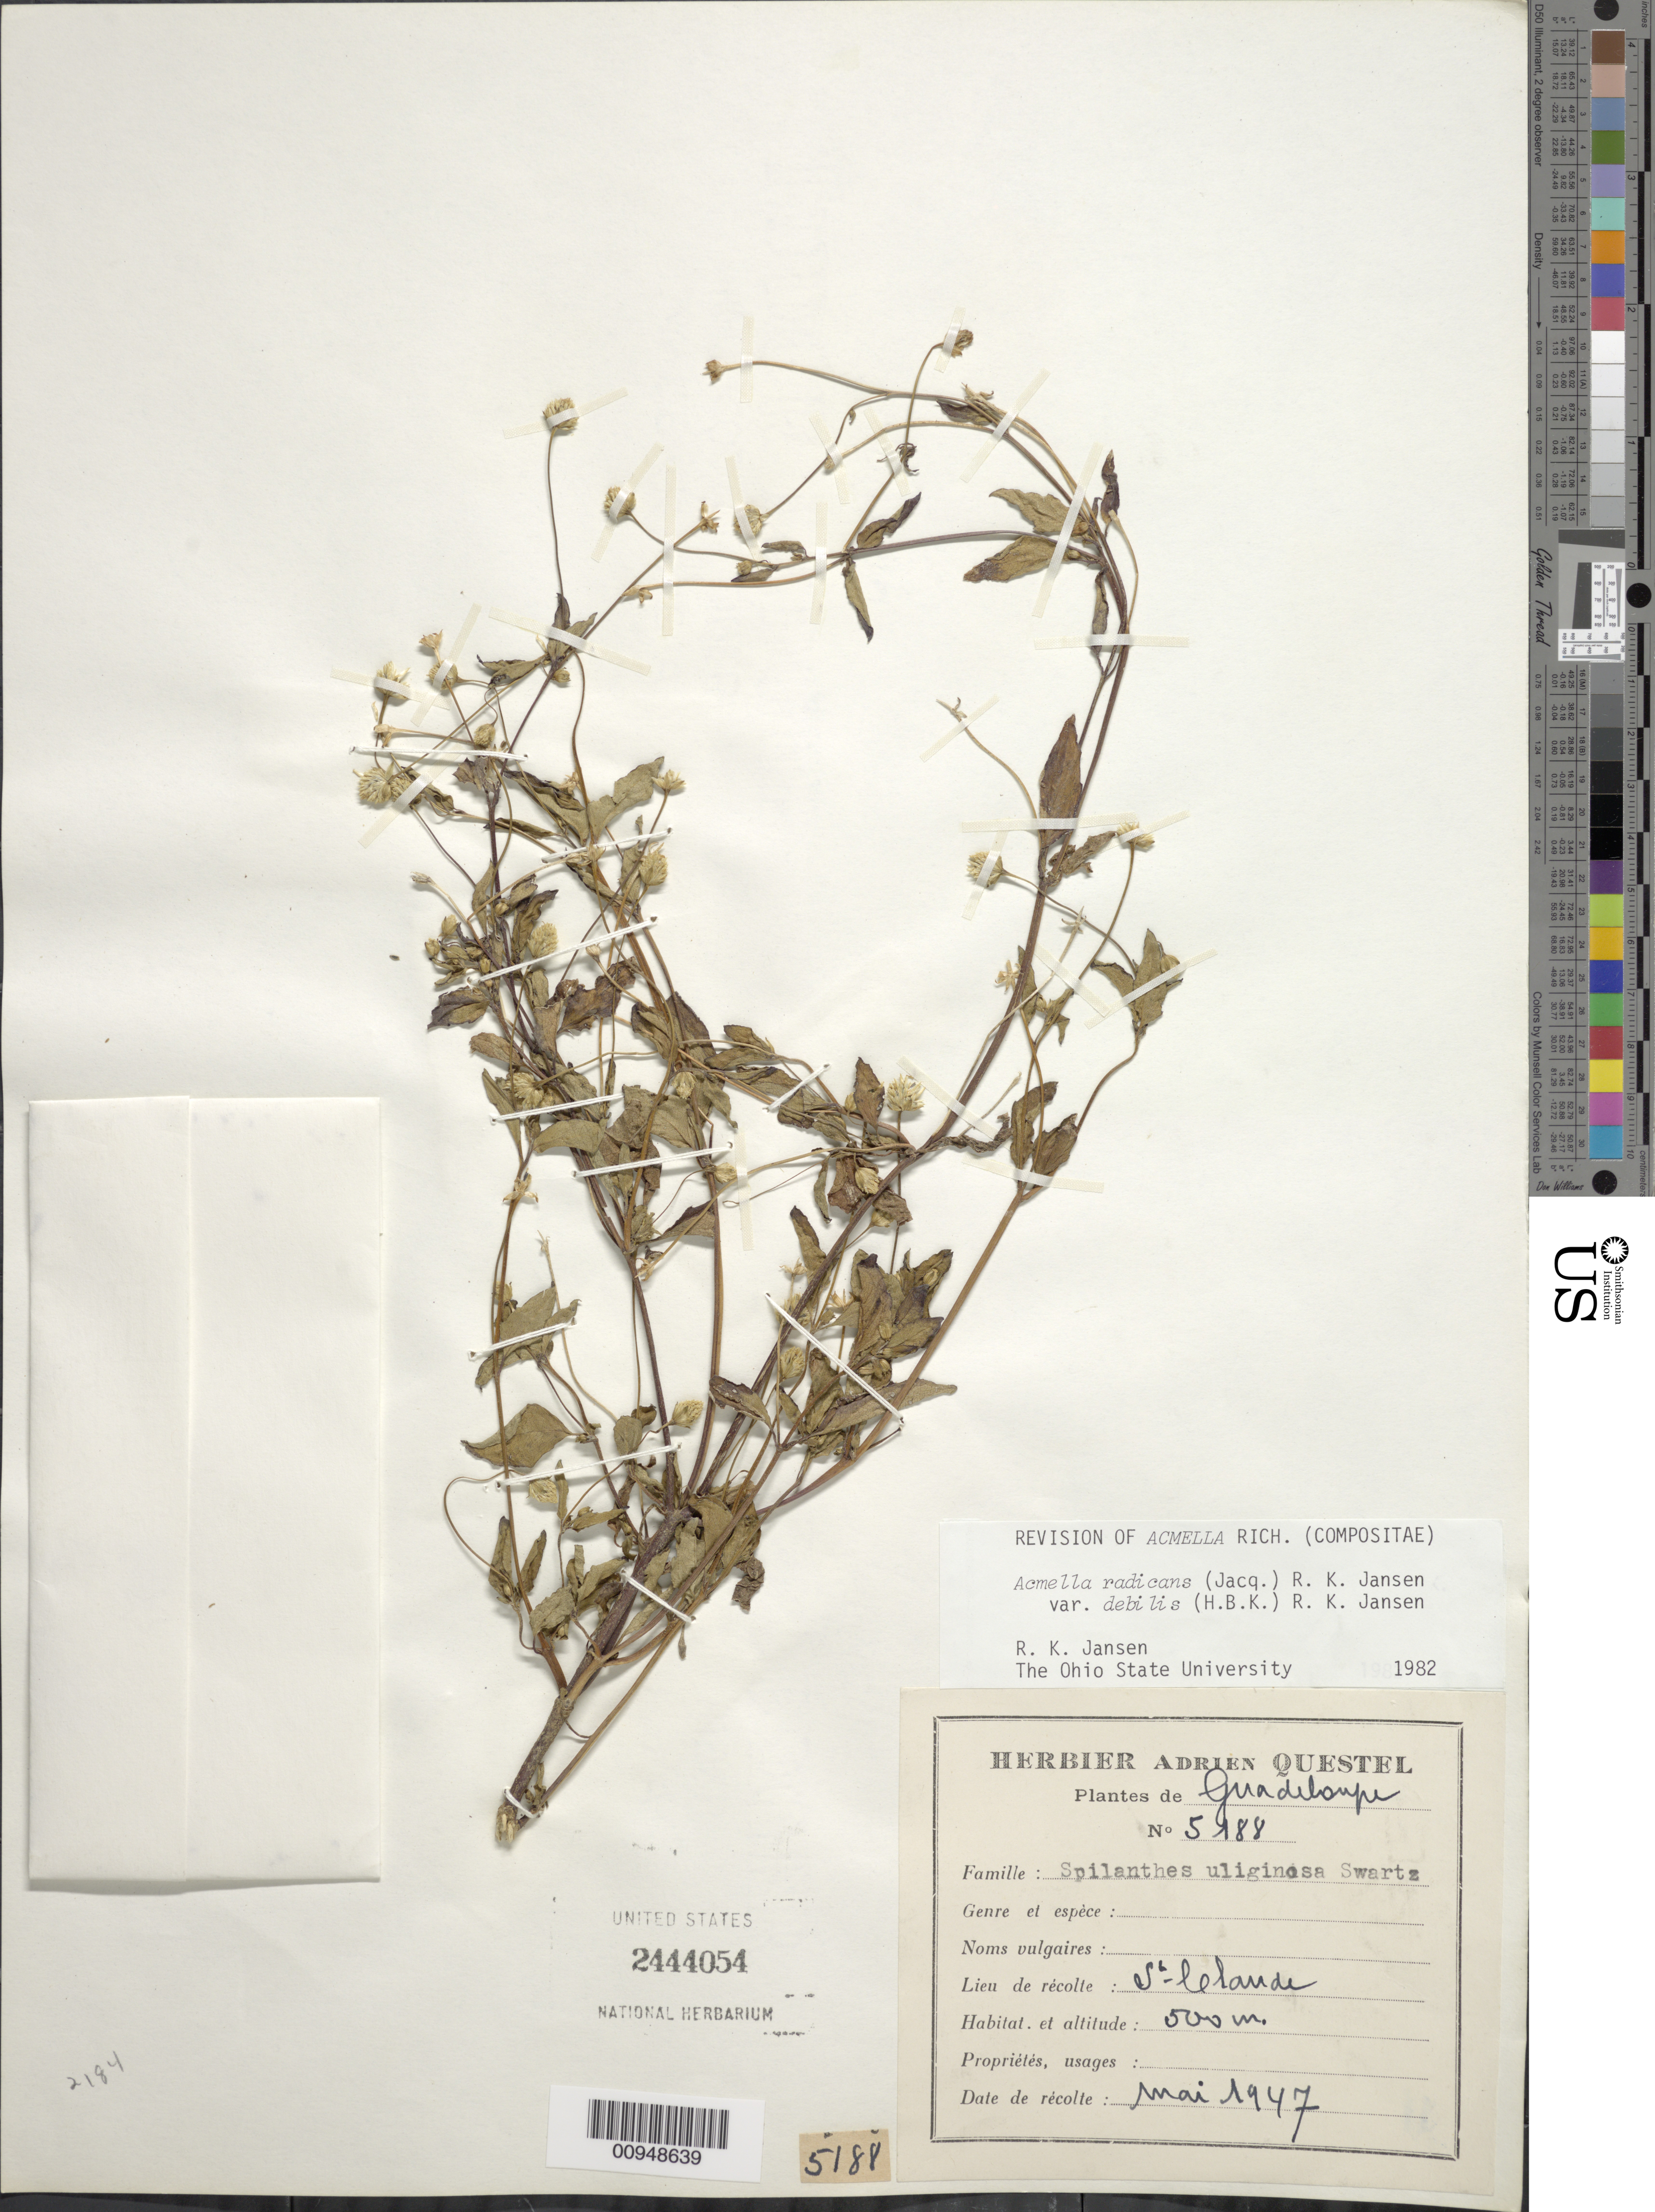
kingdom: Plantae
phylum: Tracheophyta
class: Magnoliopsida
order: Asterales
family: Asteraceae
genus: Acmella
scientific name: Acmella radicans var. debilis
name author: (Kunth) R.K. Jansen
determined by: Jansen, R. K.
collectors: A. Questel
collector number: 5188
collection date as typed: May 1947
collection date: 1947-05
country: Guadeloupe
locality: St. Claude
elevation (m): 500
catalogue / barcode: US 2444054